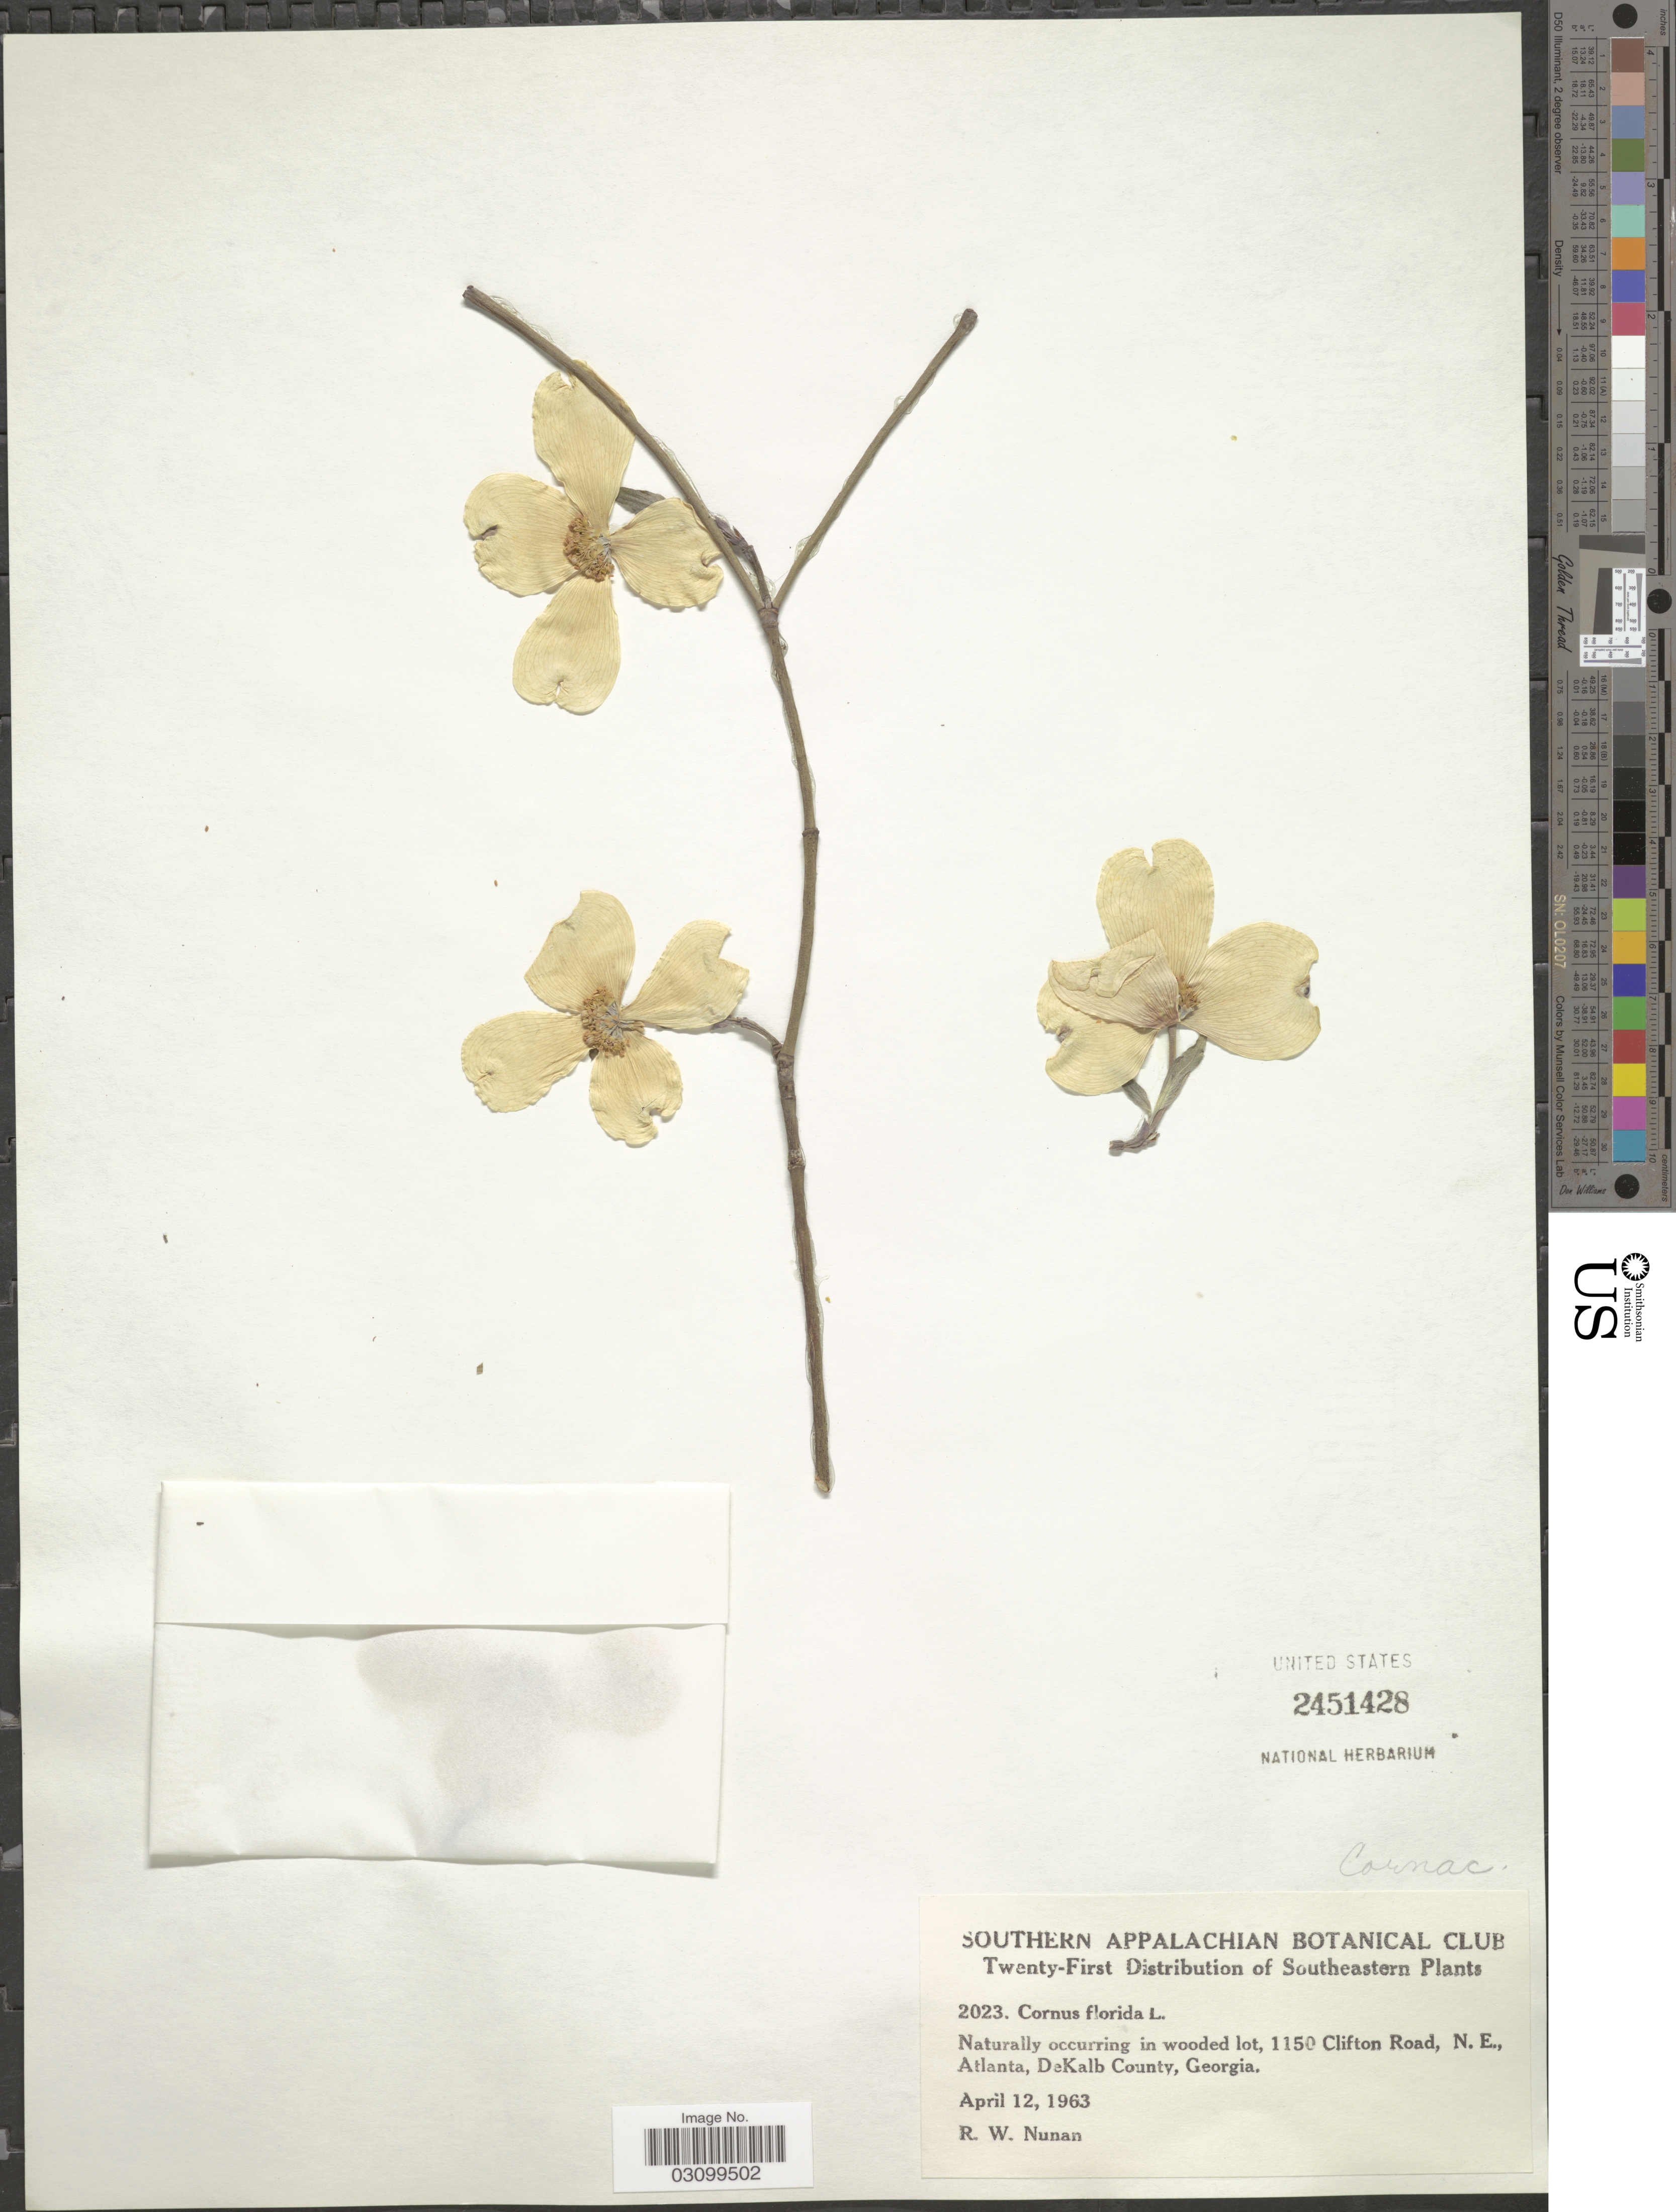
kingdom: Plantae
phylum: Tracheophyta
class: Magnoliopsida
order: Cornales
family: Cornaceae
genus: Cornus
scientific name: Cornus florida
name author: L.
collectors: R. Nunan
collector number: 2023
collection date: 1963-04-12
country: United States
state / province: Georgia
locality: Southern Appalachian, Southeastern. 1150 Clifton Road, N.E. Atlanta, DeKalb County.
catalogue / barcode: US 2451428